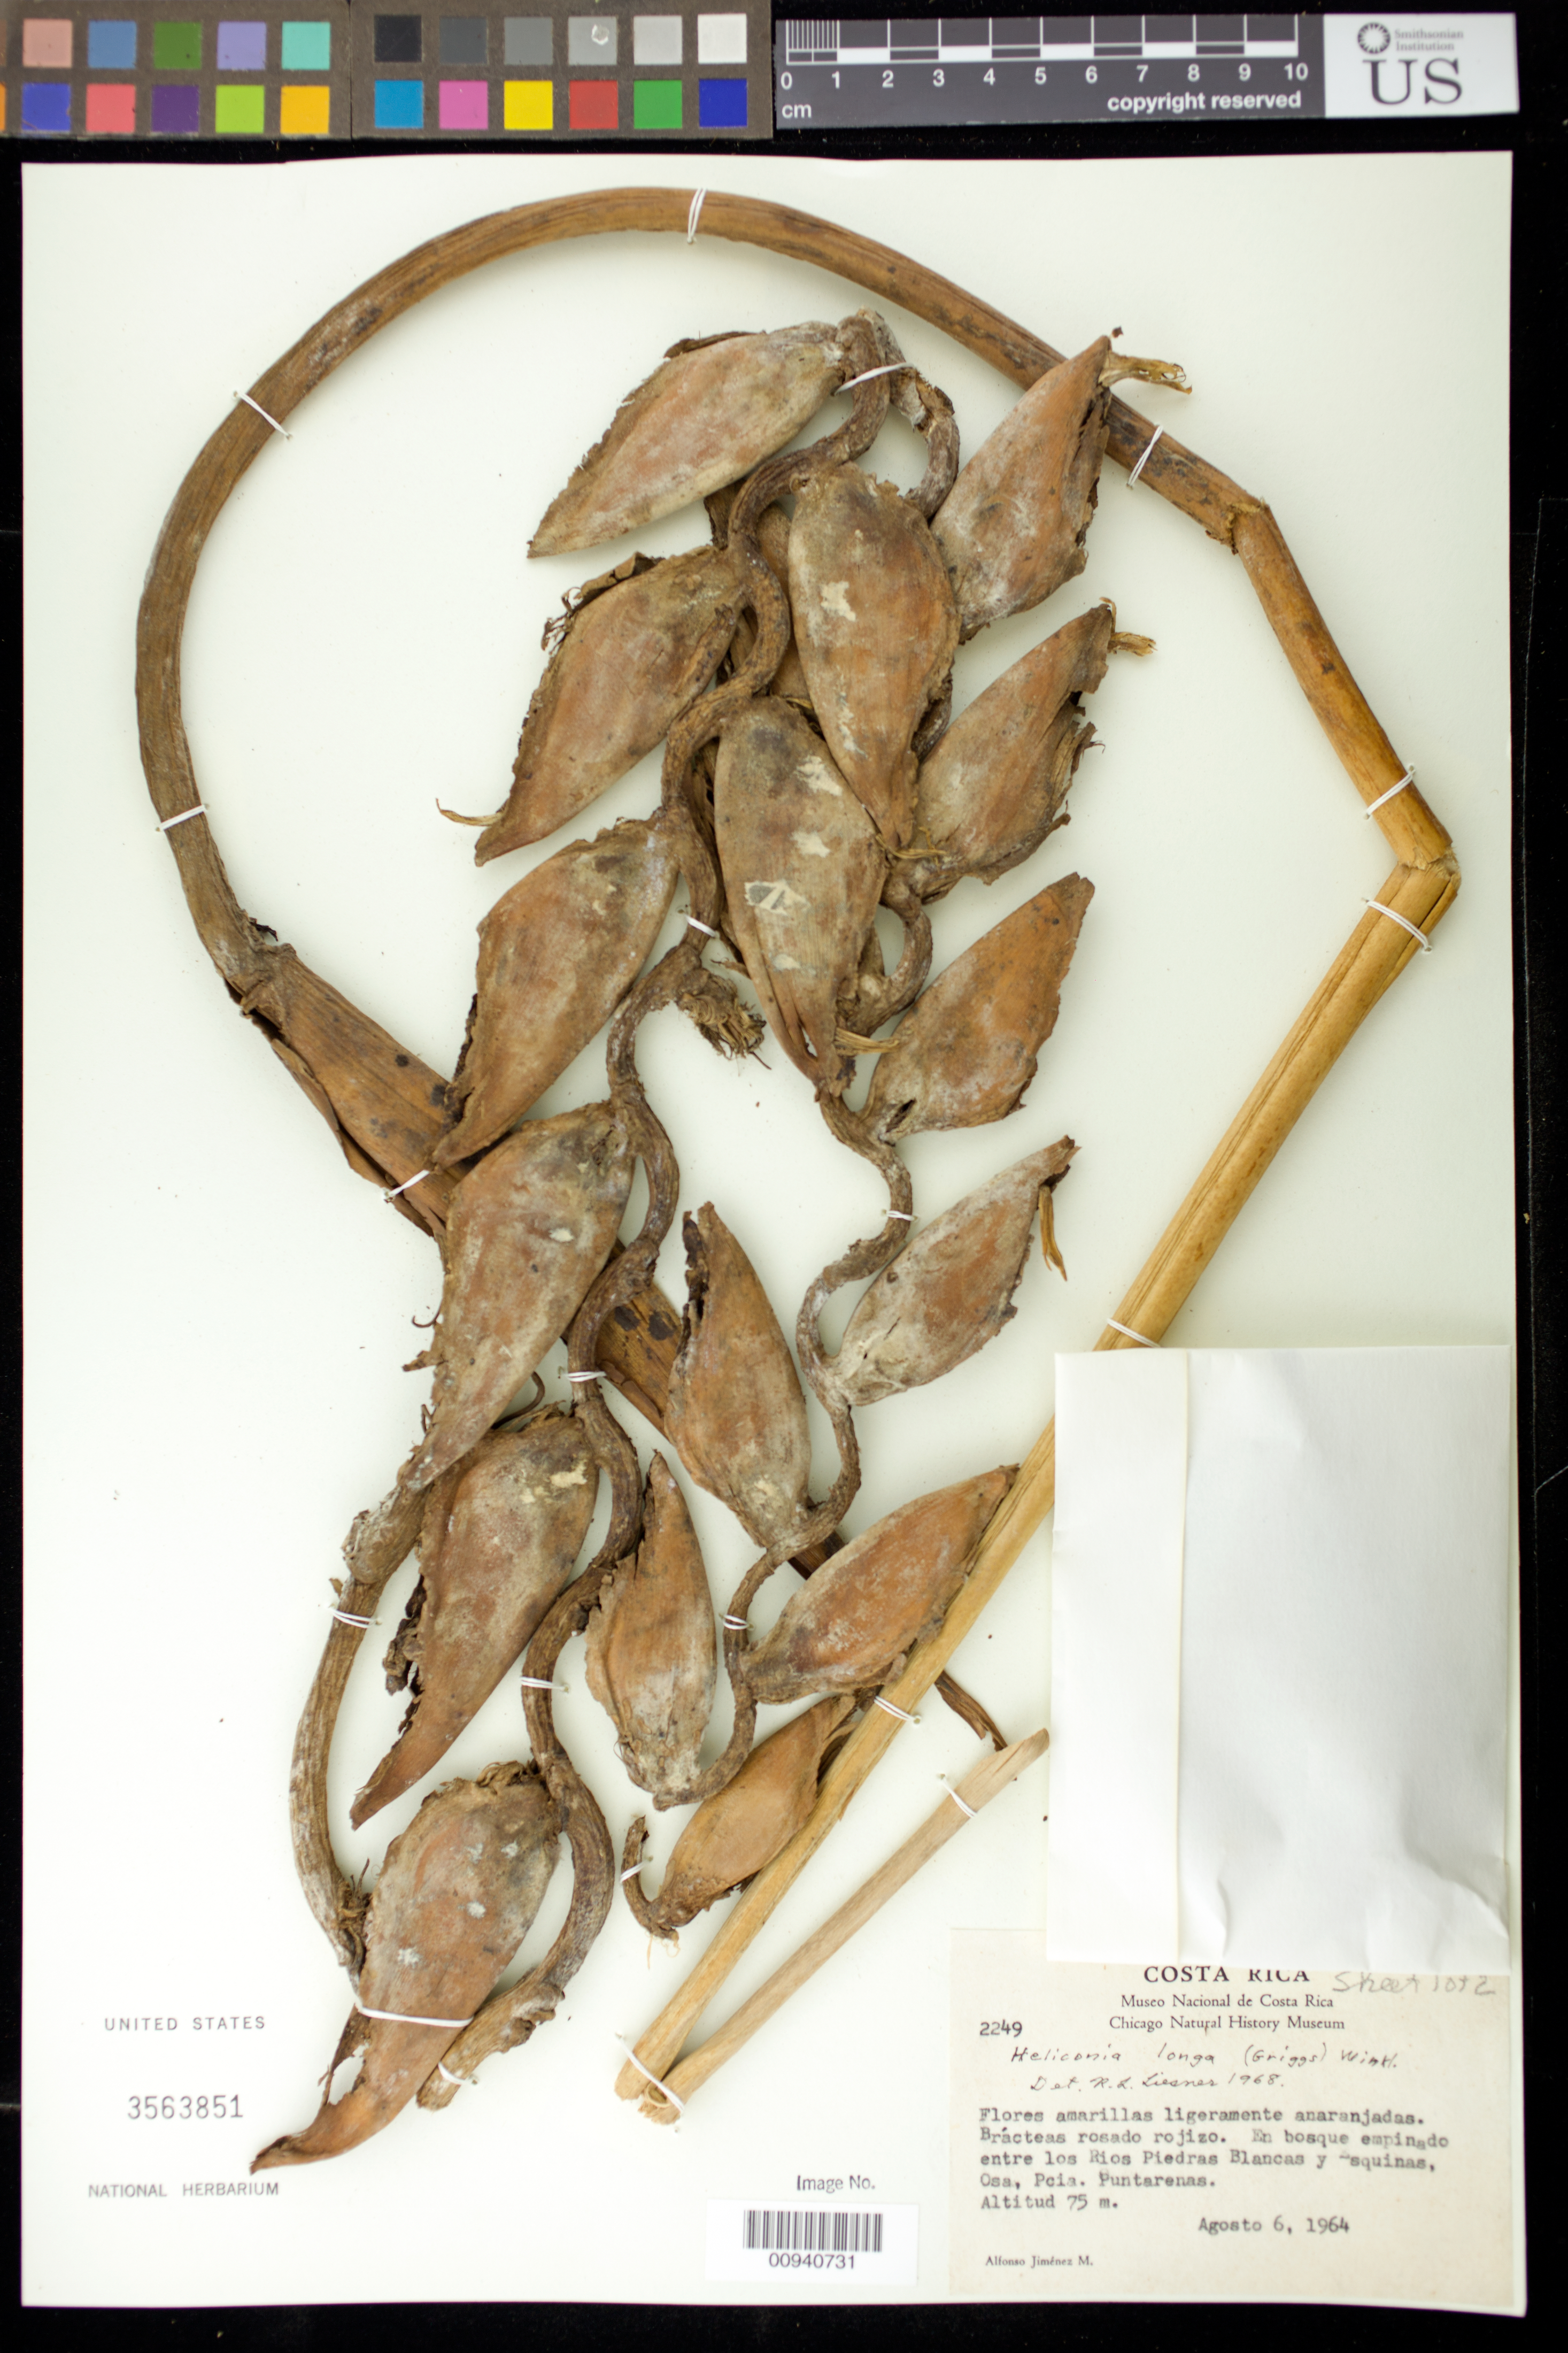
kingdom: Plantae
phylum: Tracheophyta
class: Liliopsida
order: Zingiberales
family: Heliconiaceae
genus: Heliconia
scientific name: Heliconia longa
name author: (R.F. Griggs) H.J.P. Winkl.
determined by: Liesner, R. L.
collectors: A. Jiménez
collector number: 2249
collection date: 1964-08-06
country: Costa Rica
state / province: Puntarenas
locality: En bosque empinado entre los Rios Piedras Blancas y Esquinas, Osa, Pcia.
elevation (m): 75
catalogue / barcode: US 3563851